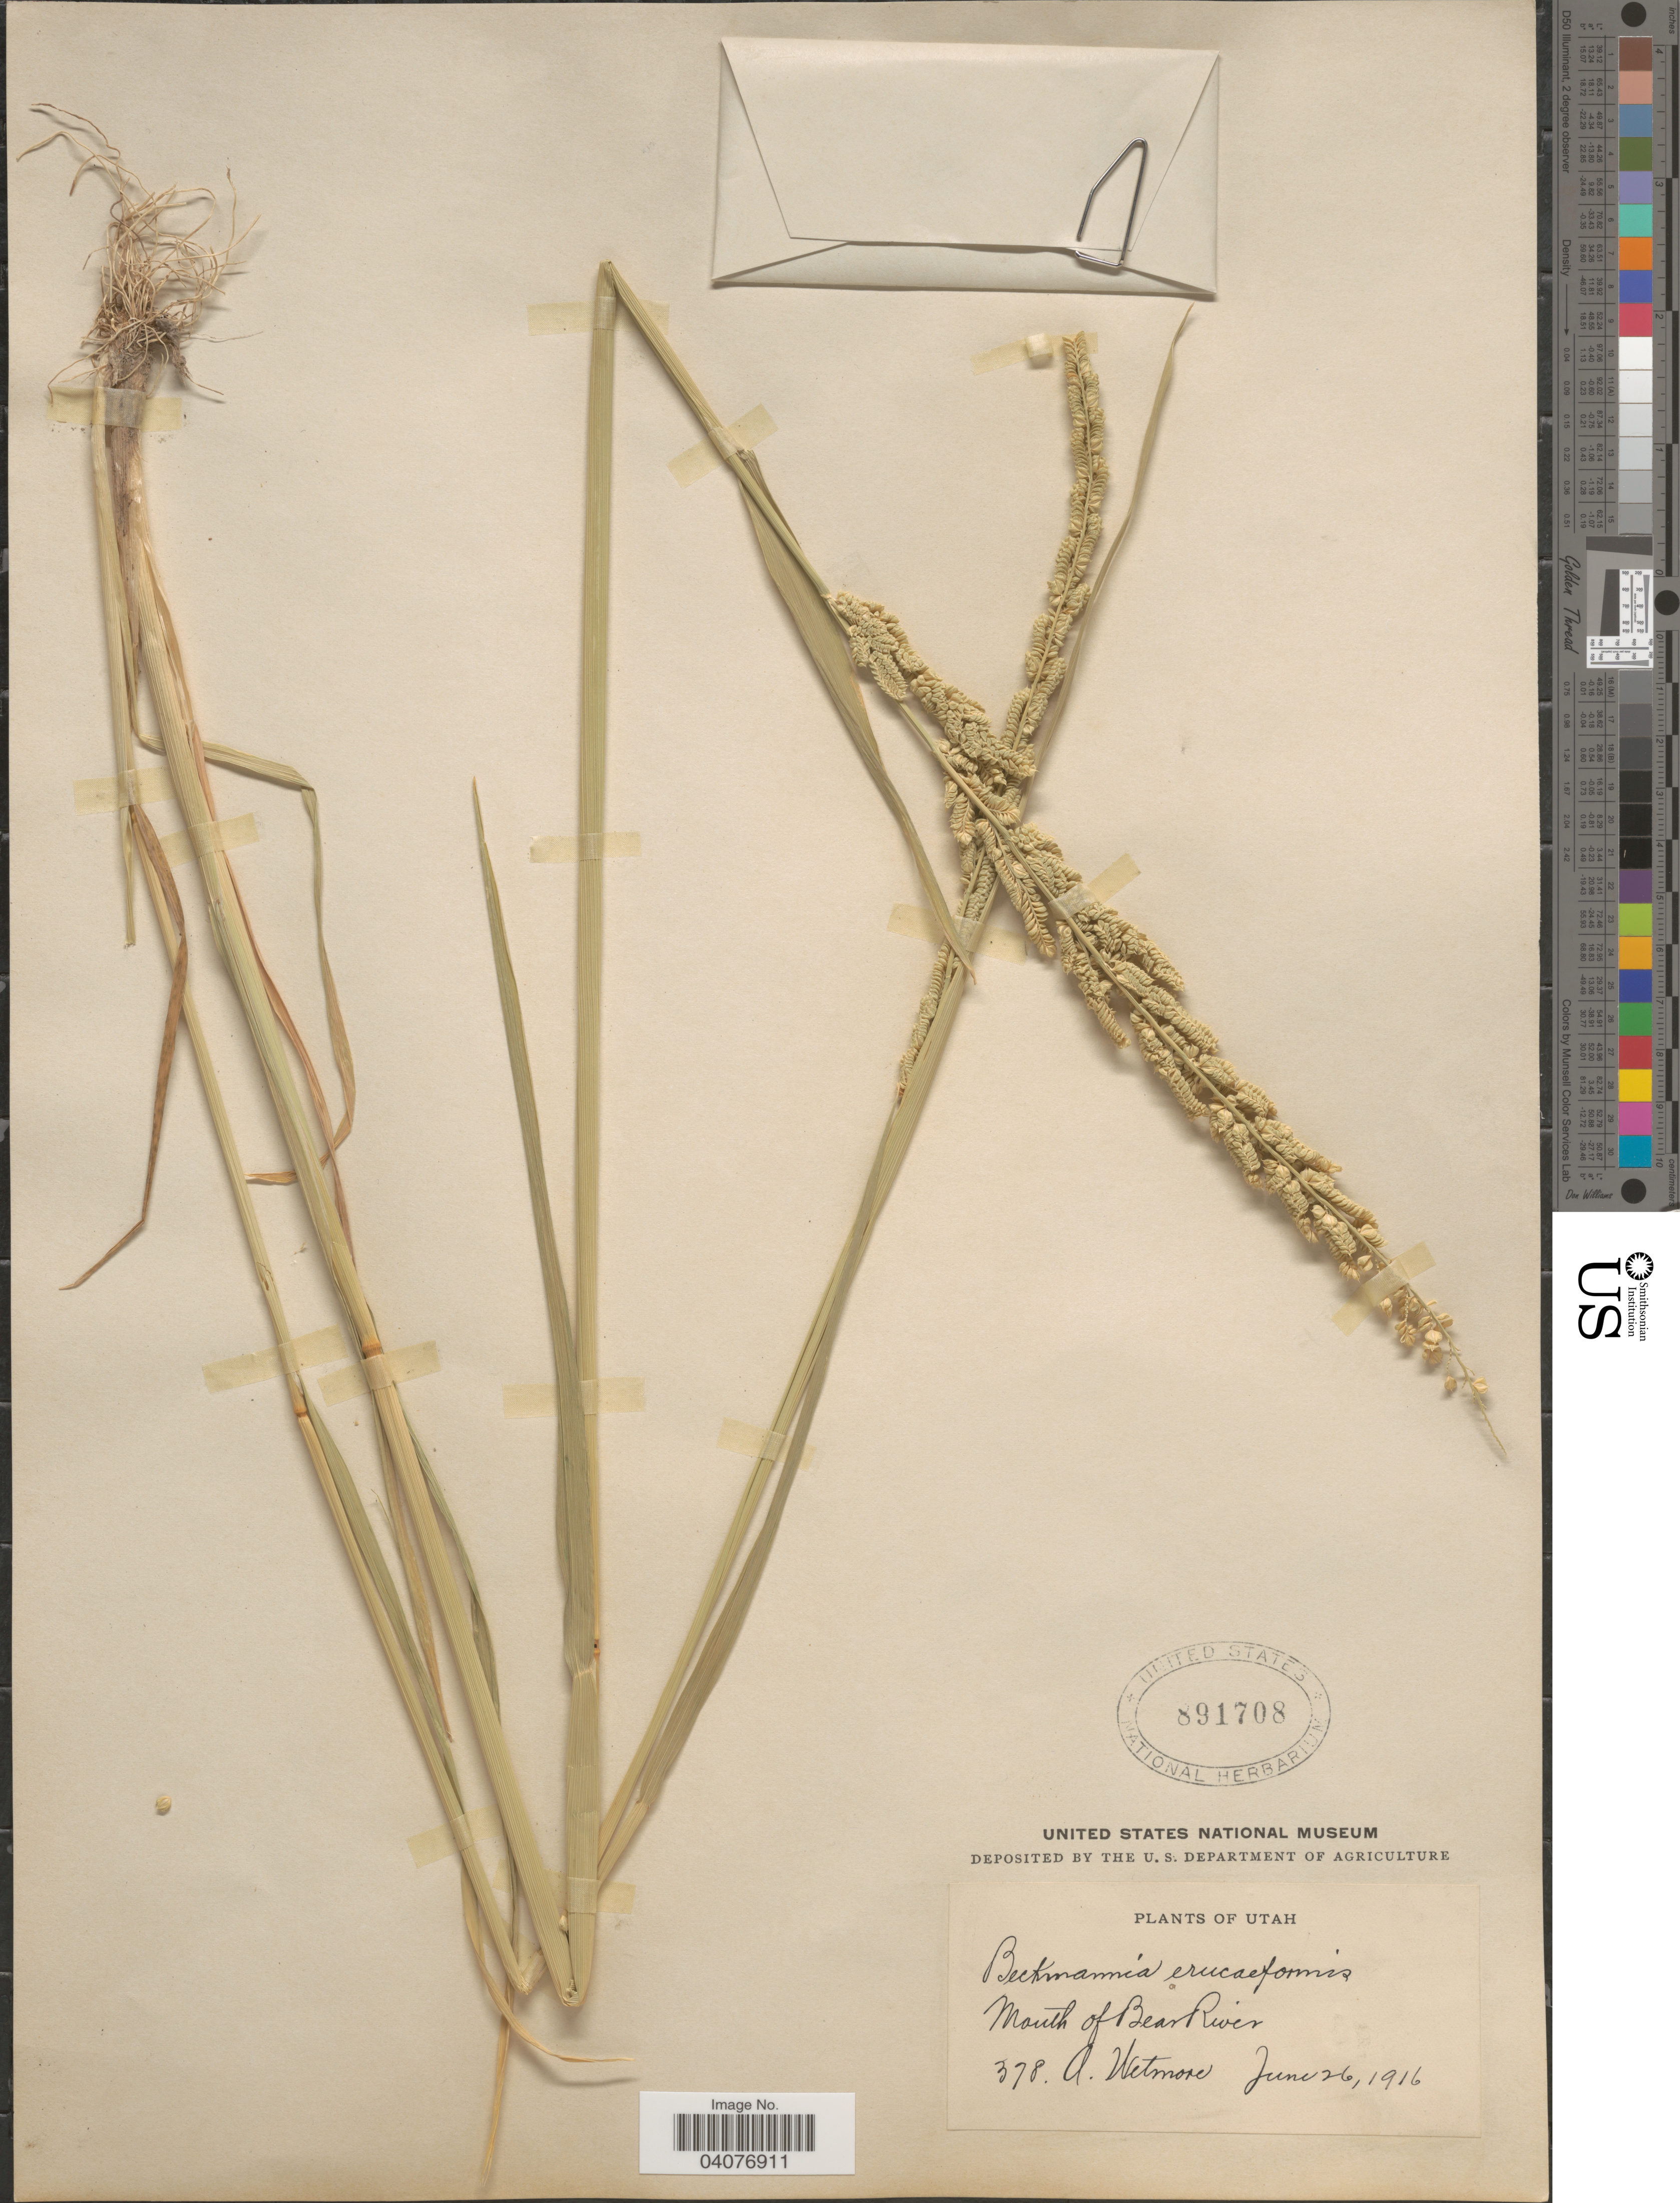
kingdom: Plantae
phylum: Tracheophyta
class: Liliopsida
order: Poales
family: Poaceae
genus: Beckmannia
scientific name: Beckmannia syzigachne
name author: (Steud.) Fernald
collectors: A. Wetmore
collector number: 378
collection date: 1916-06-26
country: United States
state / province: Utah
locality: Mouth of Bear River.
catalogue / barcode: US 891708